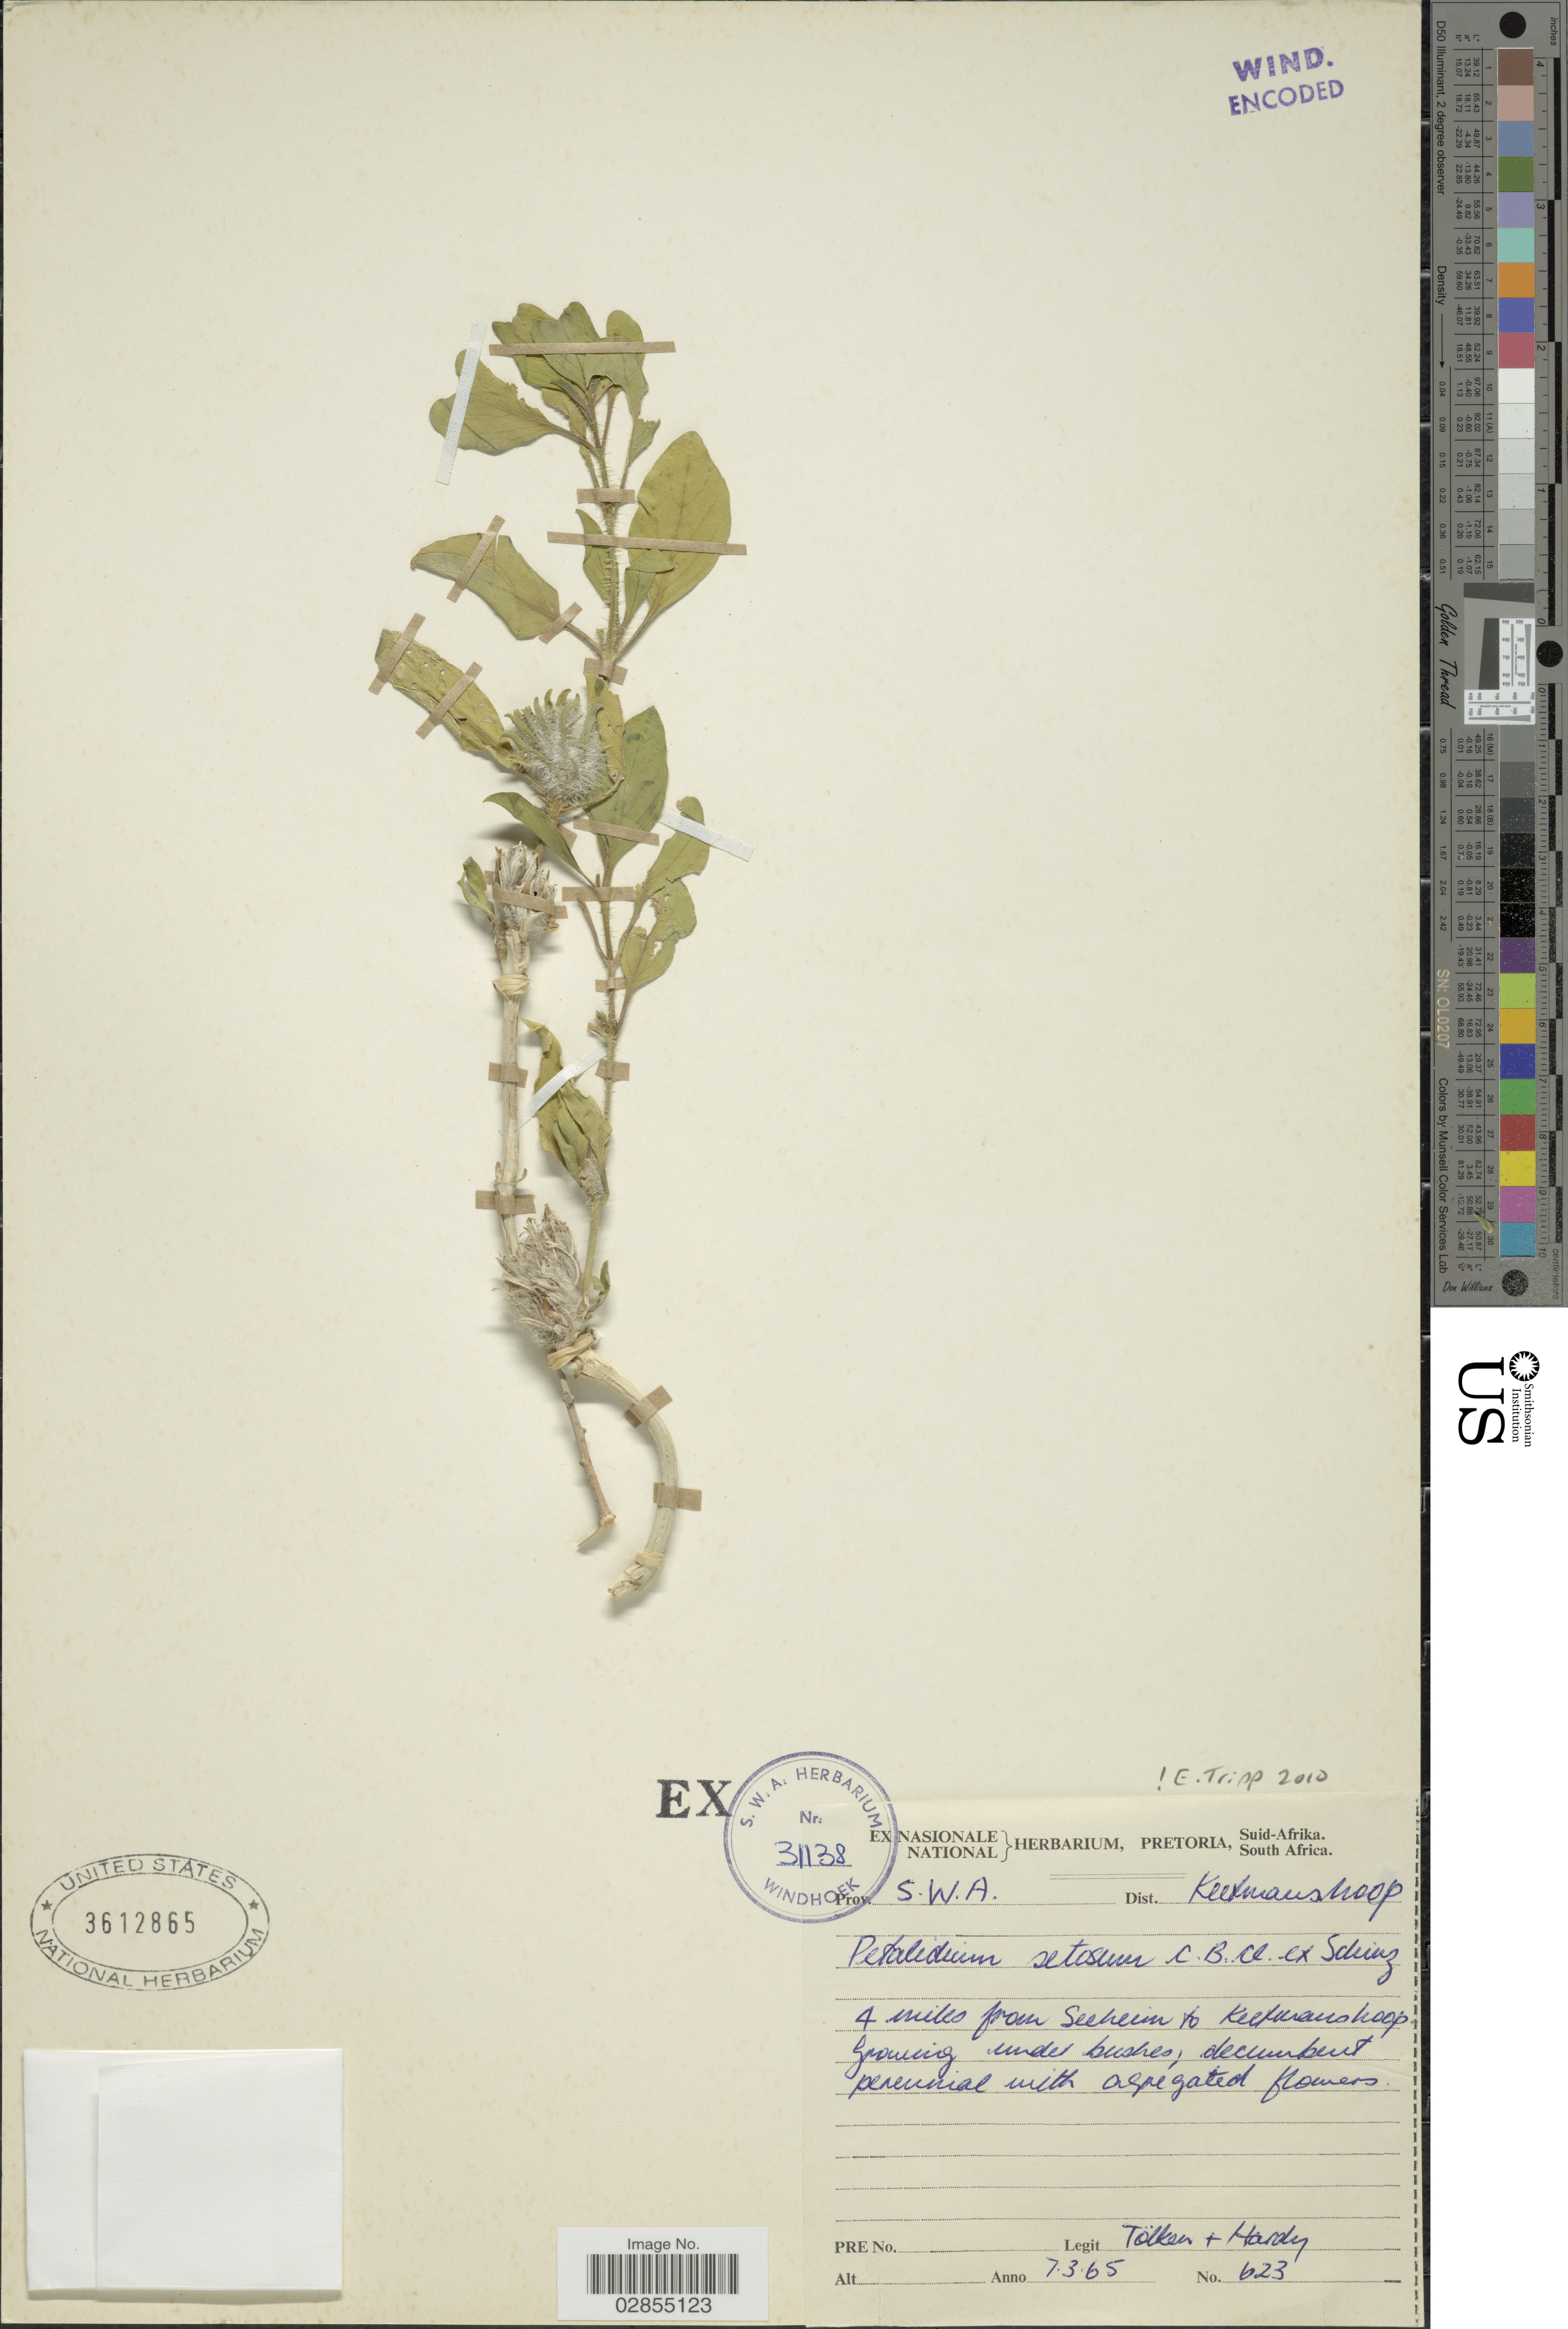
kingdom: Plantae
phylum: Tracheophyta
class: Magnoliopsida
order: Lamiales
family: Acanthaceae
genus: Petalidium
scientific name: Petalidium setosum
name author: C.B. Clarke ex Schinz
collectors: Tolken & -. Hardy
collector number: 623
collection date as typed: Transcribed d/m/y: 7/3/65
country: Namibia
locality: Prov. S.W.A., Dist. Keetmanshoop, 4 miles from Seeheim to Keetmanshoop.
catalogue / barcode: US 3612865